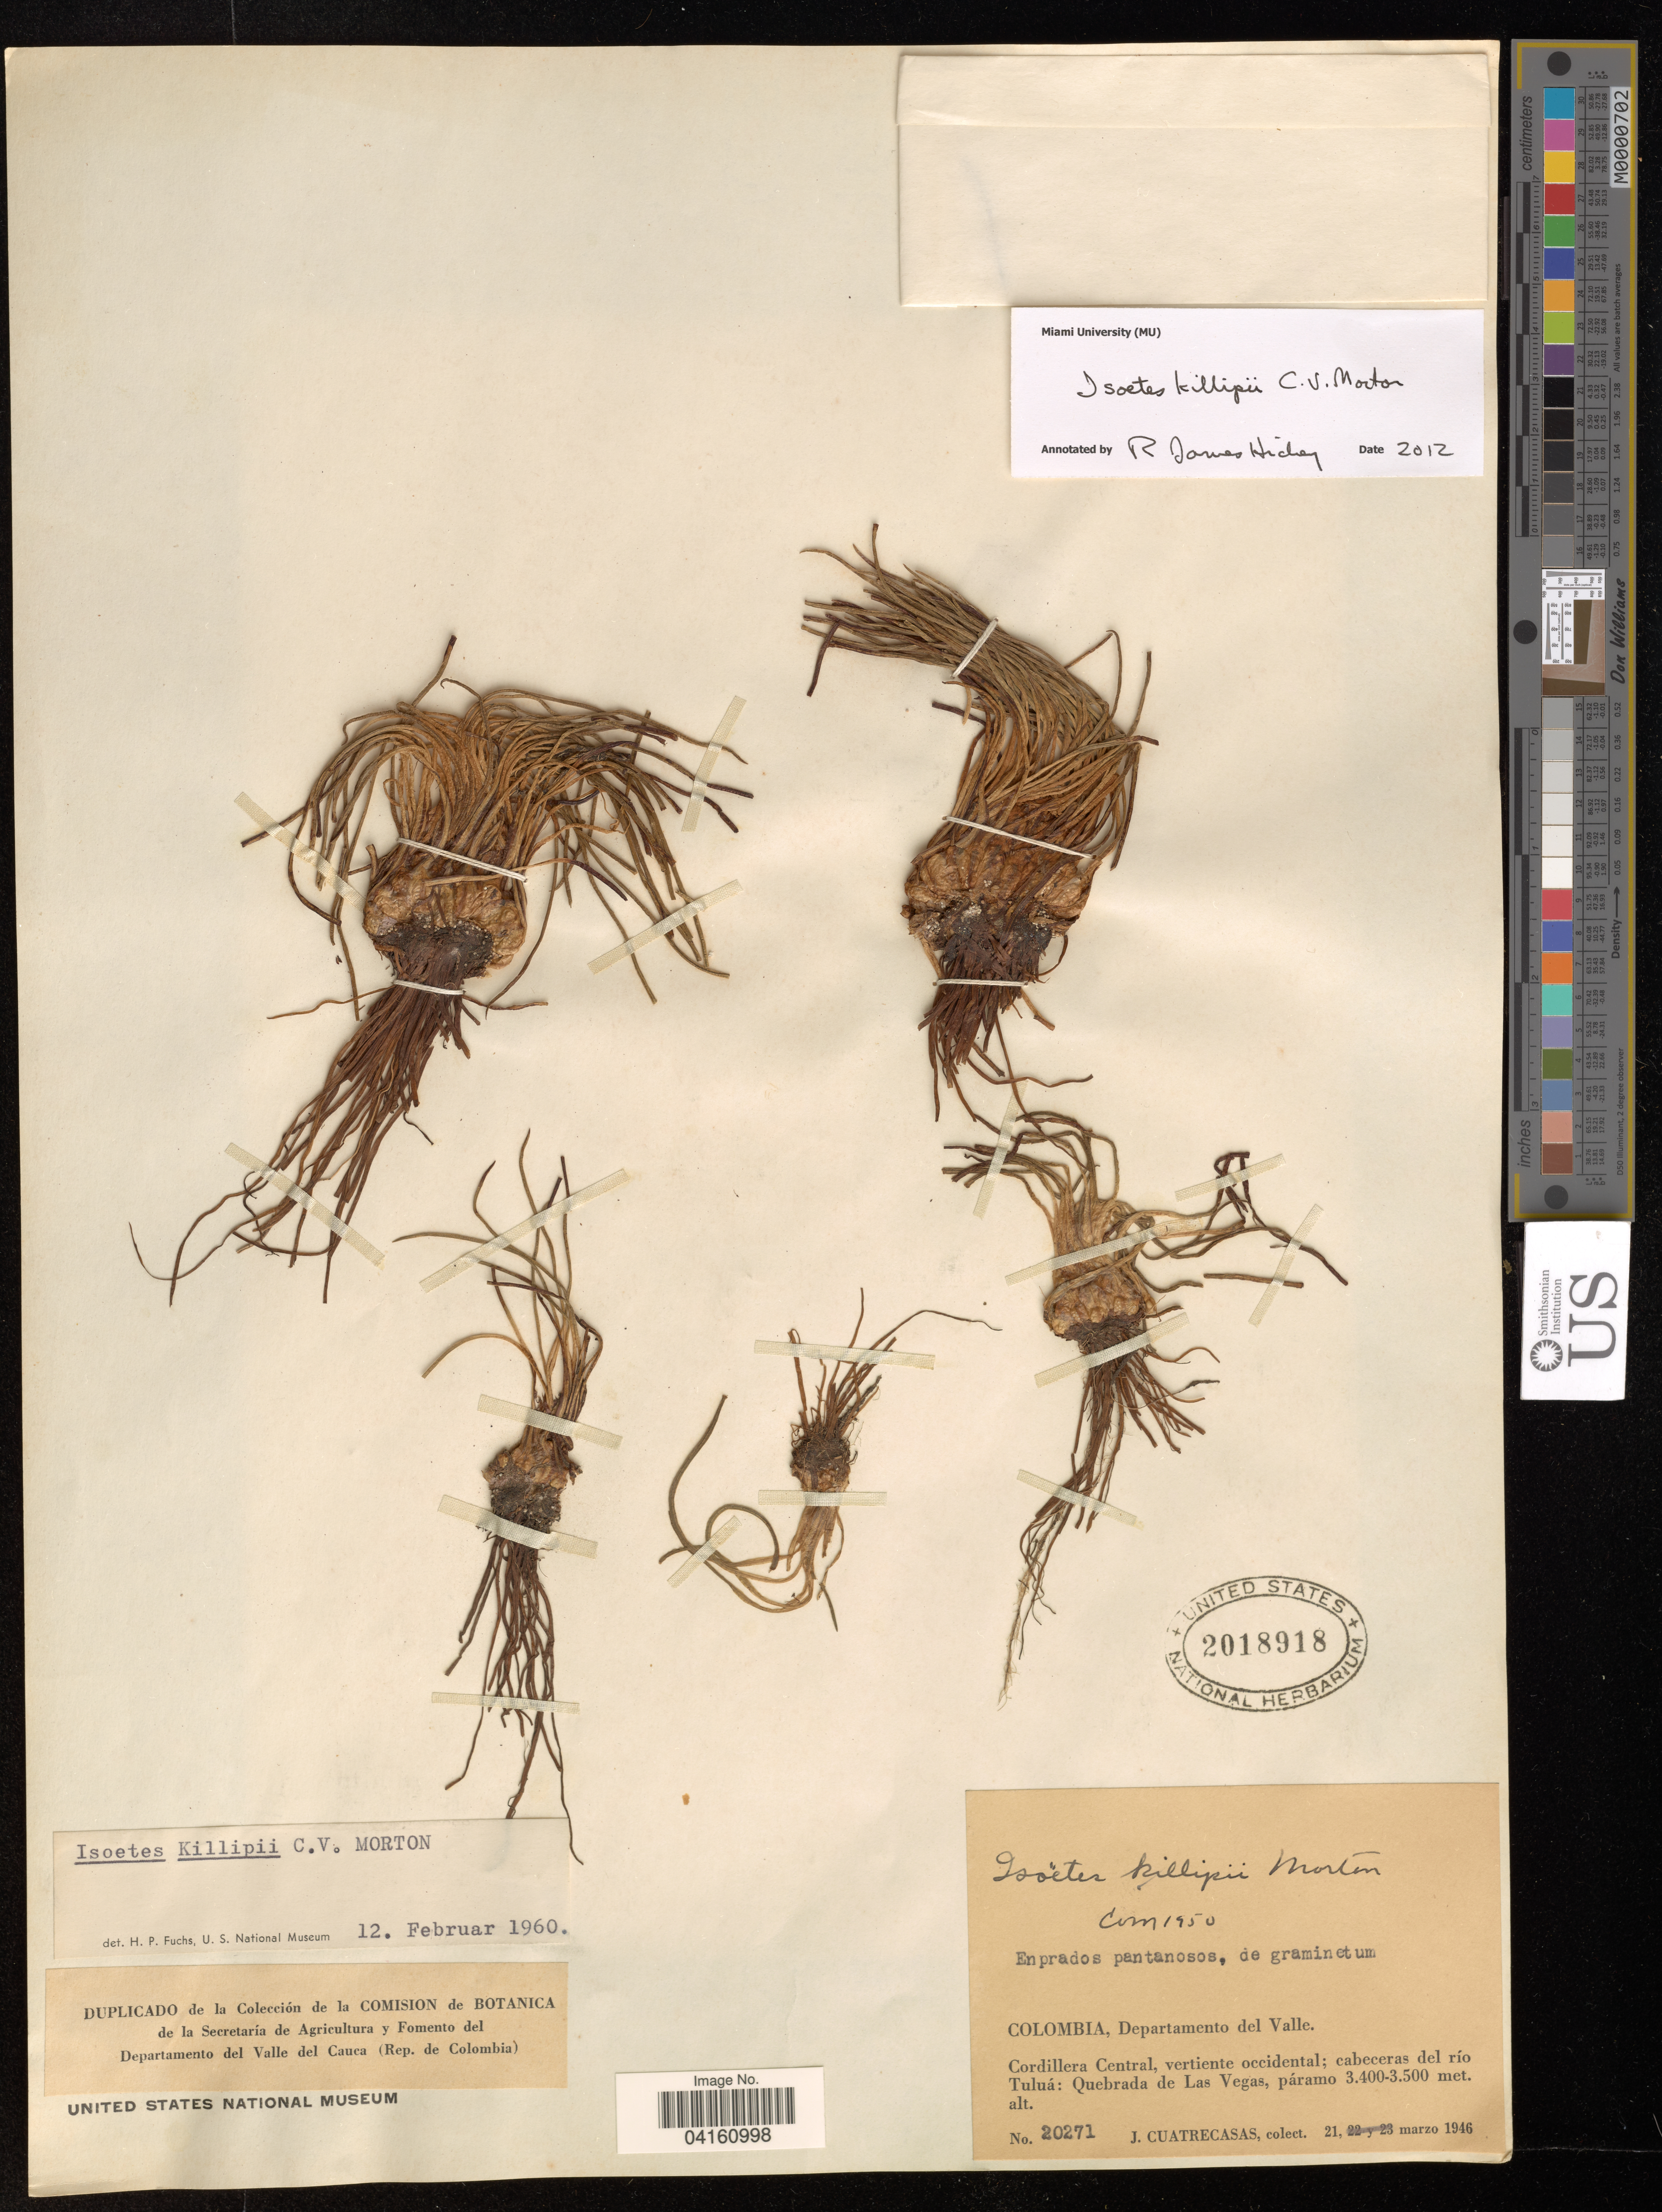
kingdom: Plantae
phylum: Tracheophyta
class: Lycopodiopsida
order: Isoetales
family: Isoetaceae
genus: Isoetes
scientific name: Isoetes killipii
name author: C.V. Morton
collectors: J. Cuatrecasas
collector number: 20271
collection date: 1946-03-21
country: Colombia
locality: Departamento del Valle. Cordillera Central, vertiente occidental; cabecera del río Tuluá: Quebrada de Las Vegas.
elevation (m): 3.4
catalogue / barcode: US 2018918